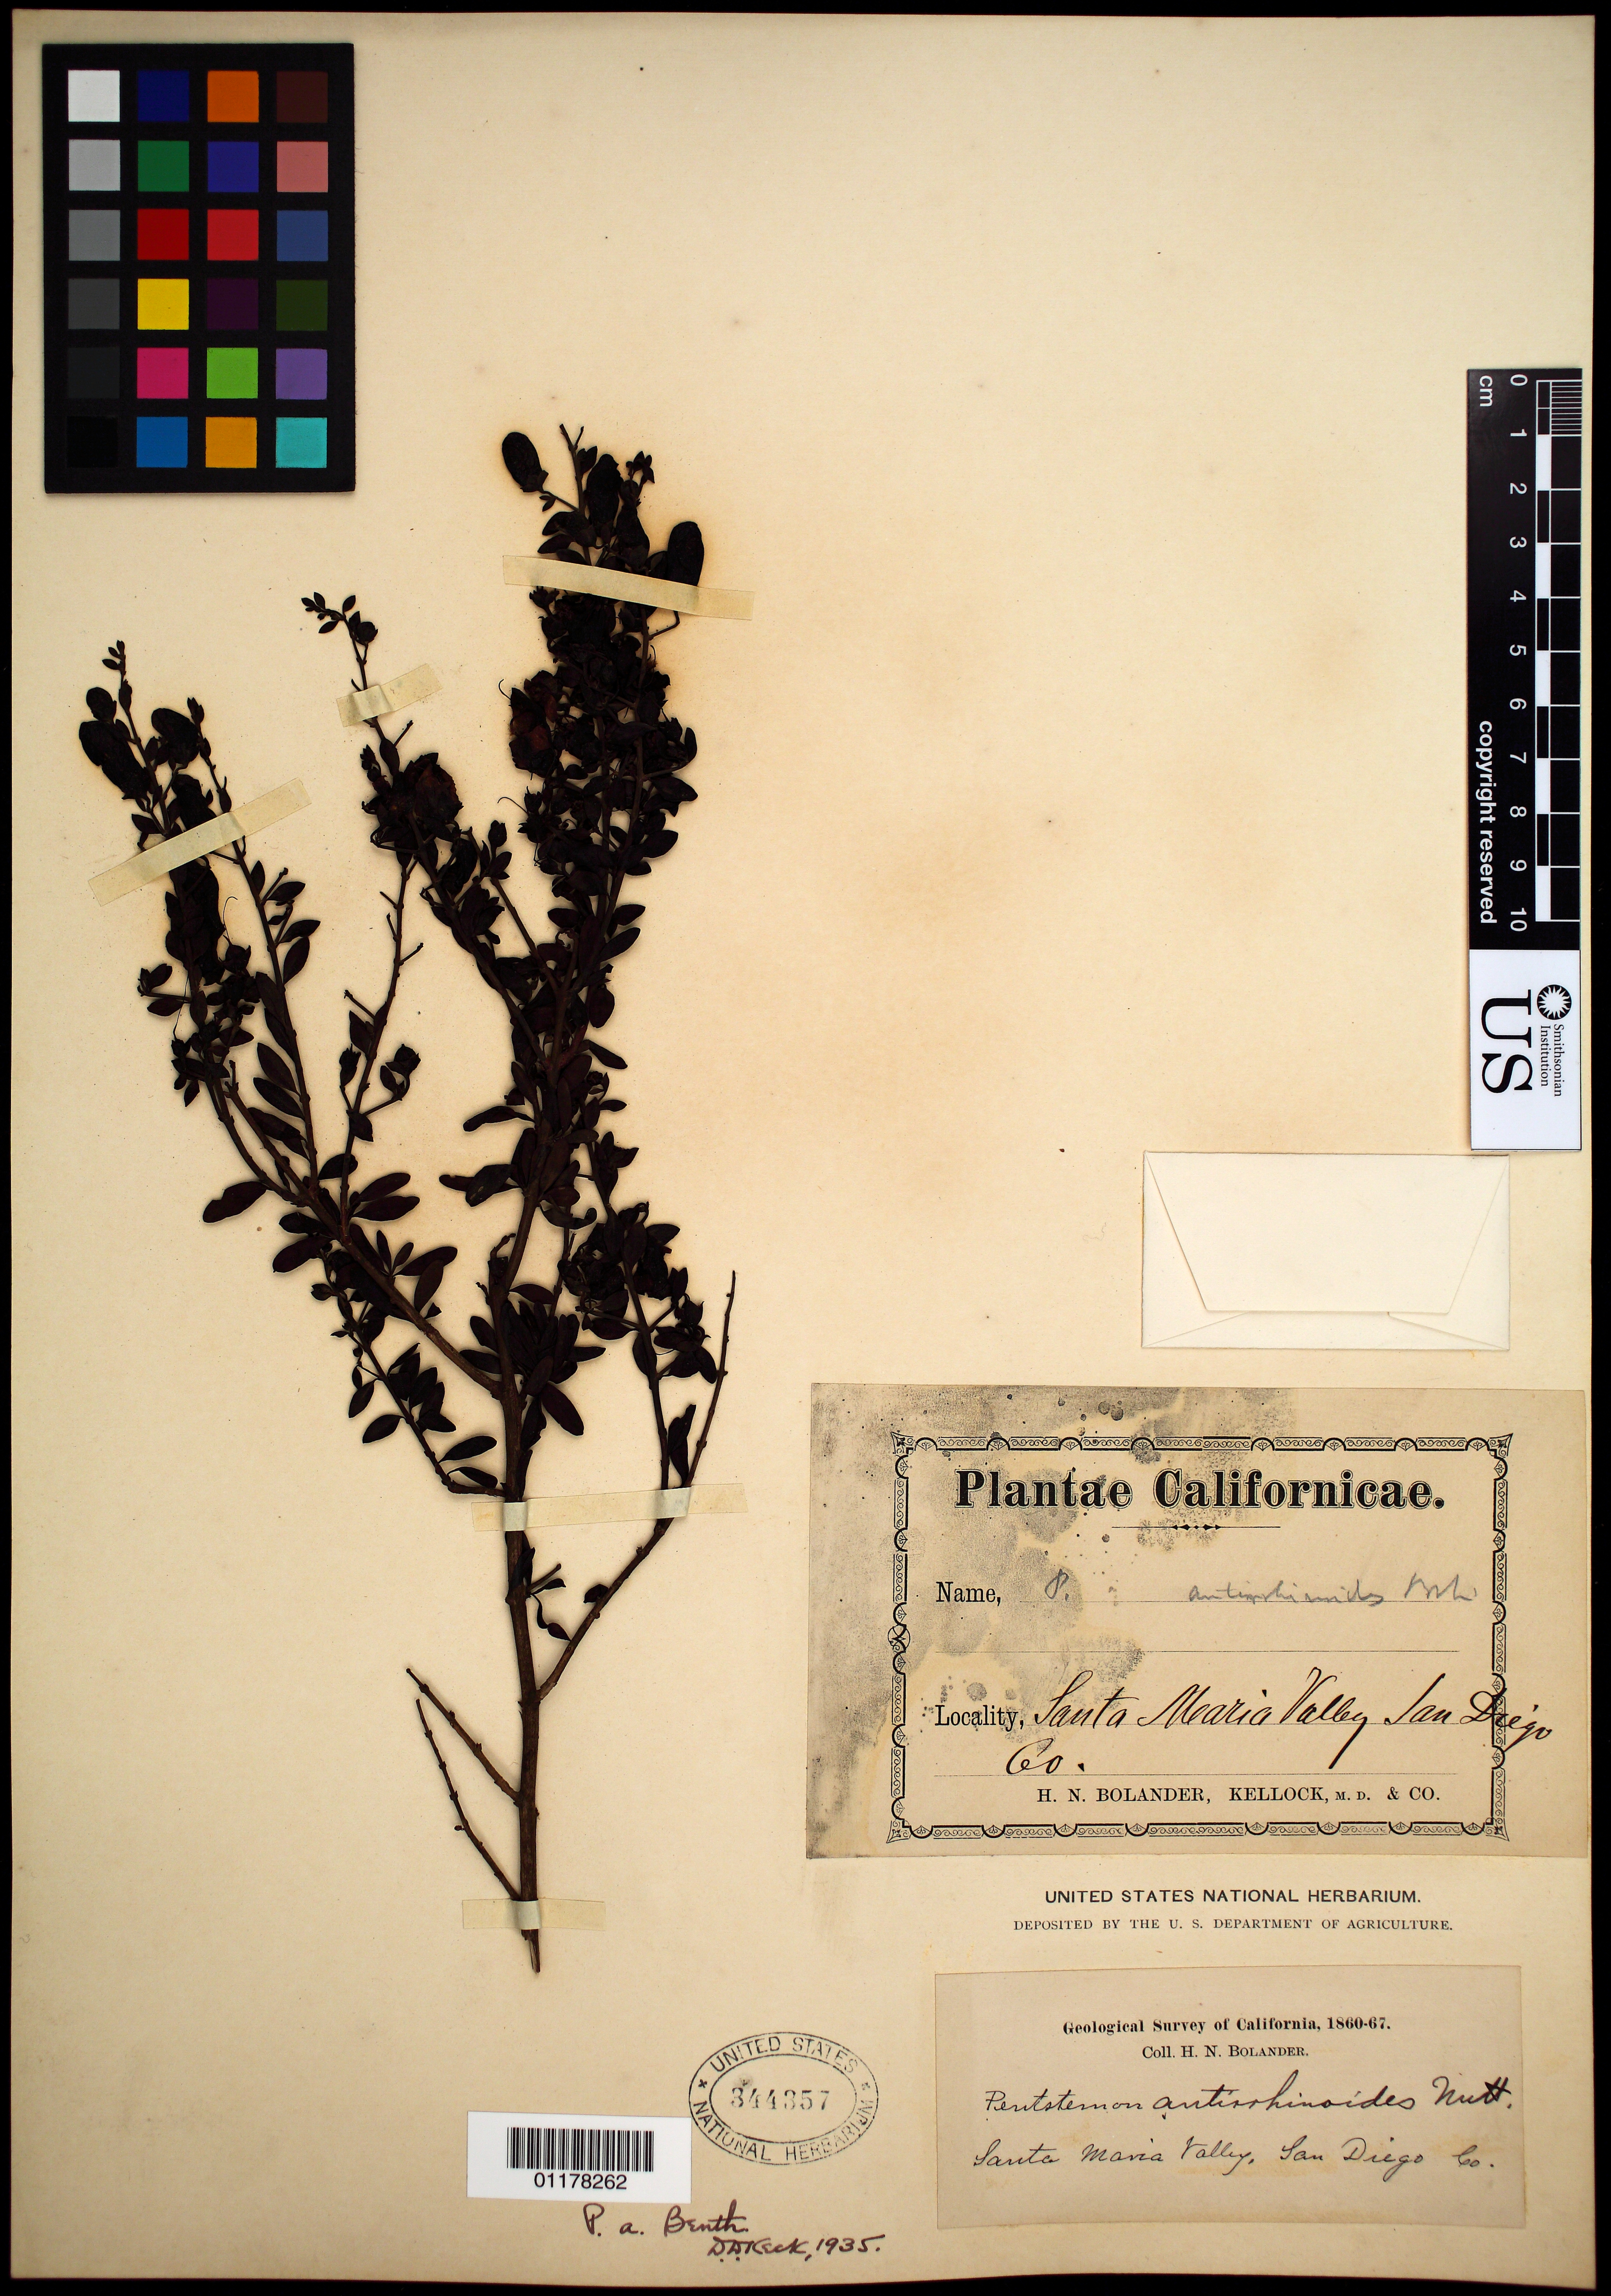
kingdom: Plantae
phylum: Tracheophyta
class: Magnoliopsida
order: Lamiales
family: Plantaginaceae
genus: Penstemon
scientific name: Penstemon antirrhinoides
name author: Benth.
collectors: H. Bolander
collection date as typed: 1860 to -- --- 1867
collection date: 1860/1867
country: United States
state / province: California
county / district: San Diego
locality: Santa Maria Valley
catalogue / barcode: US 344357